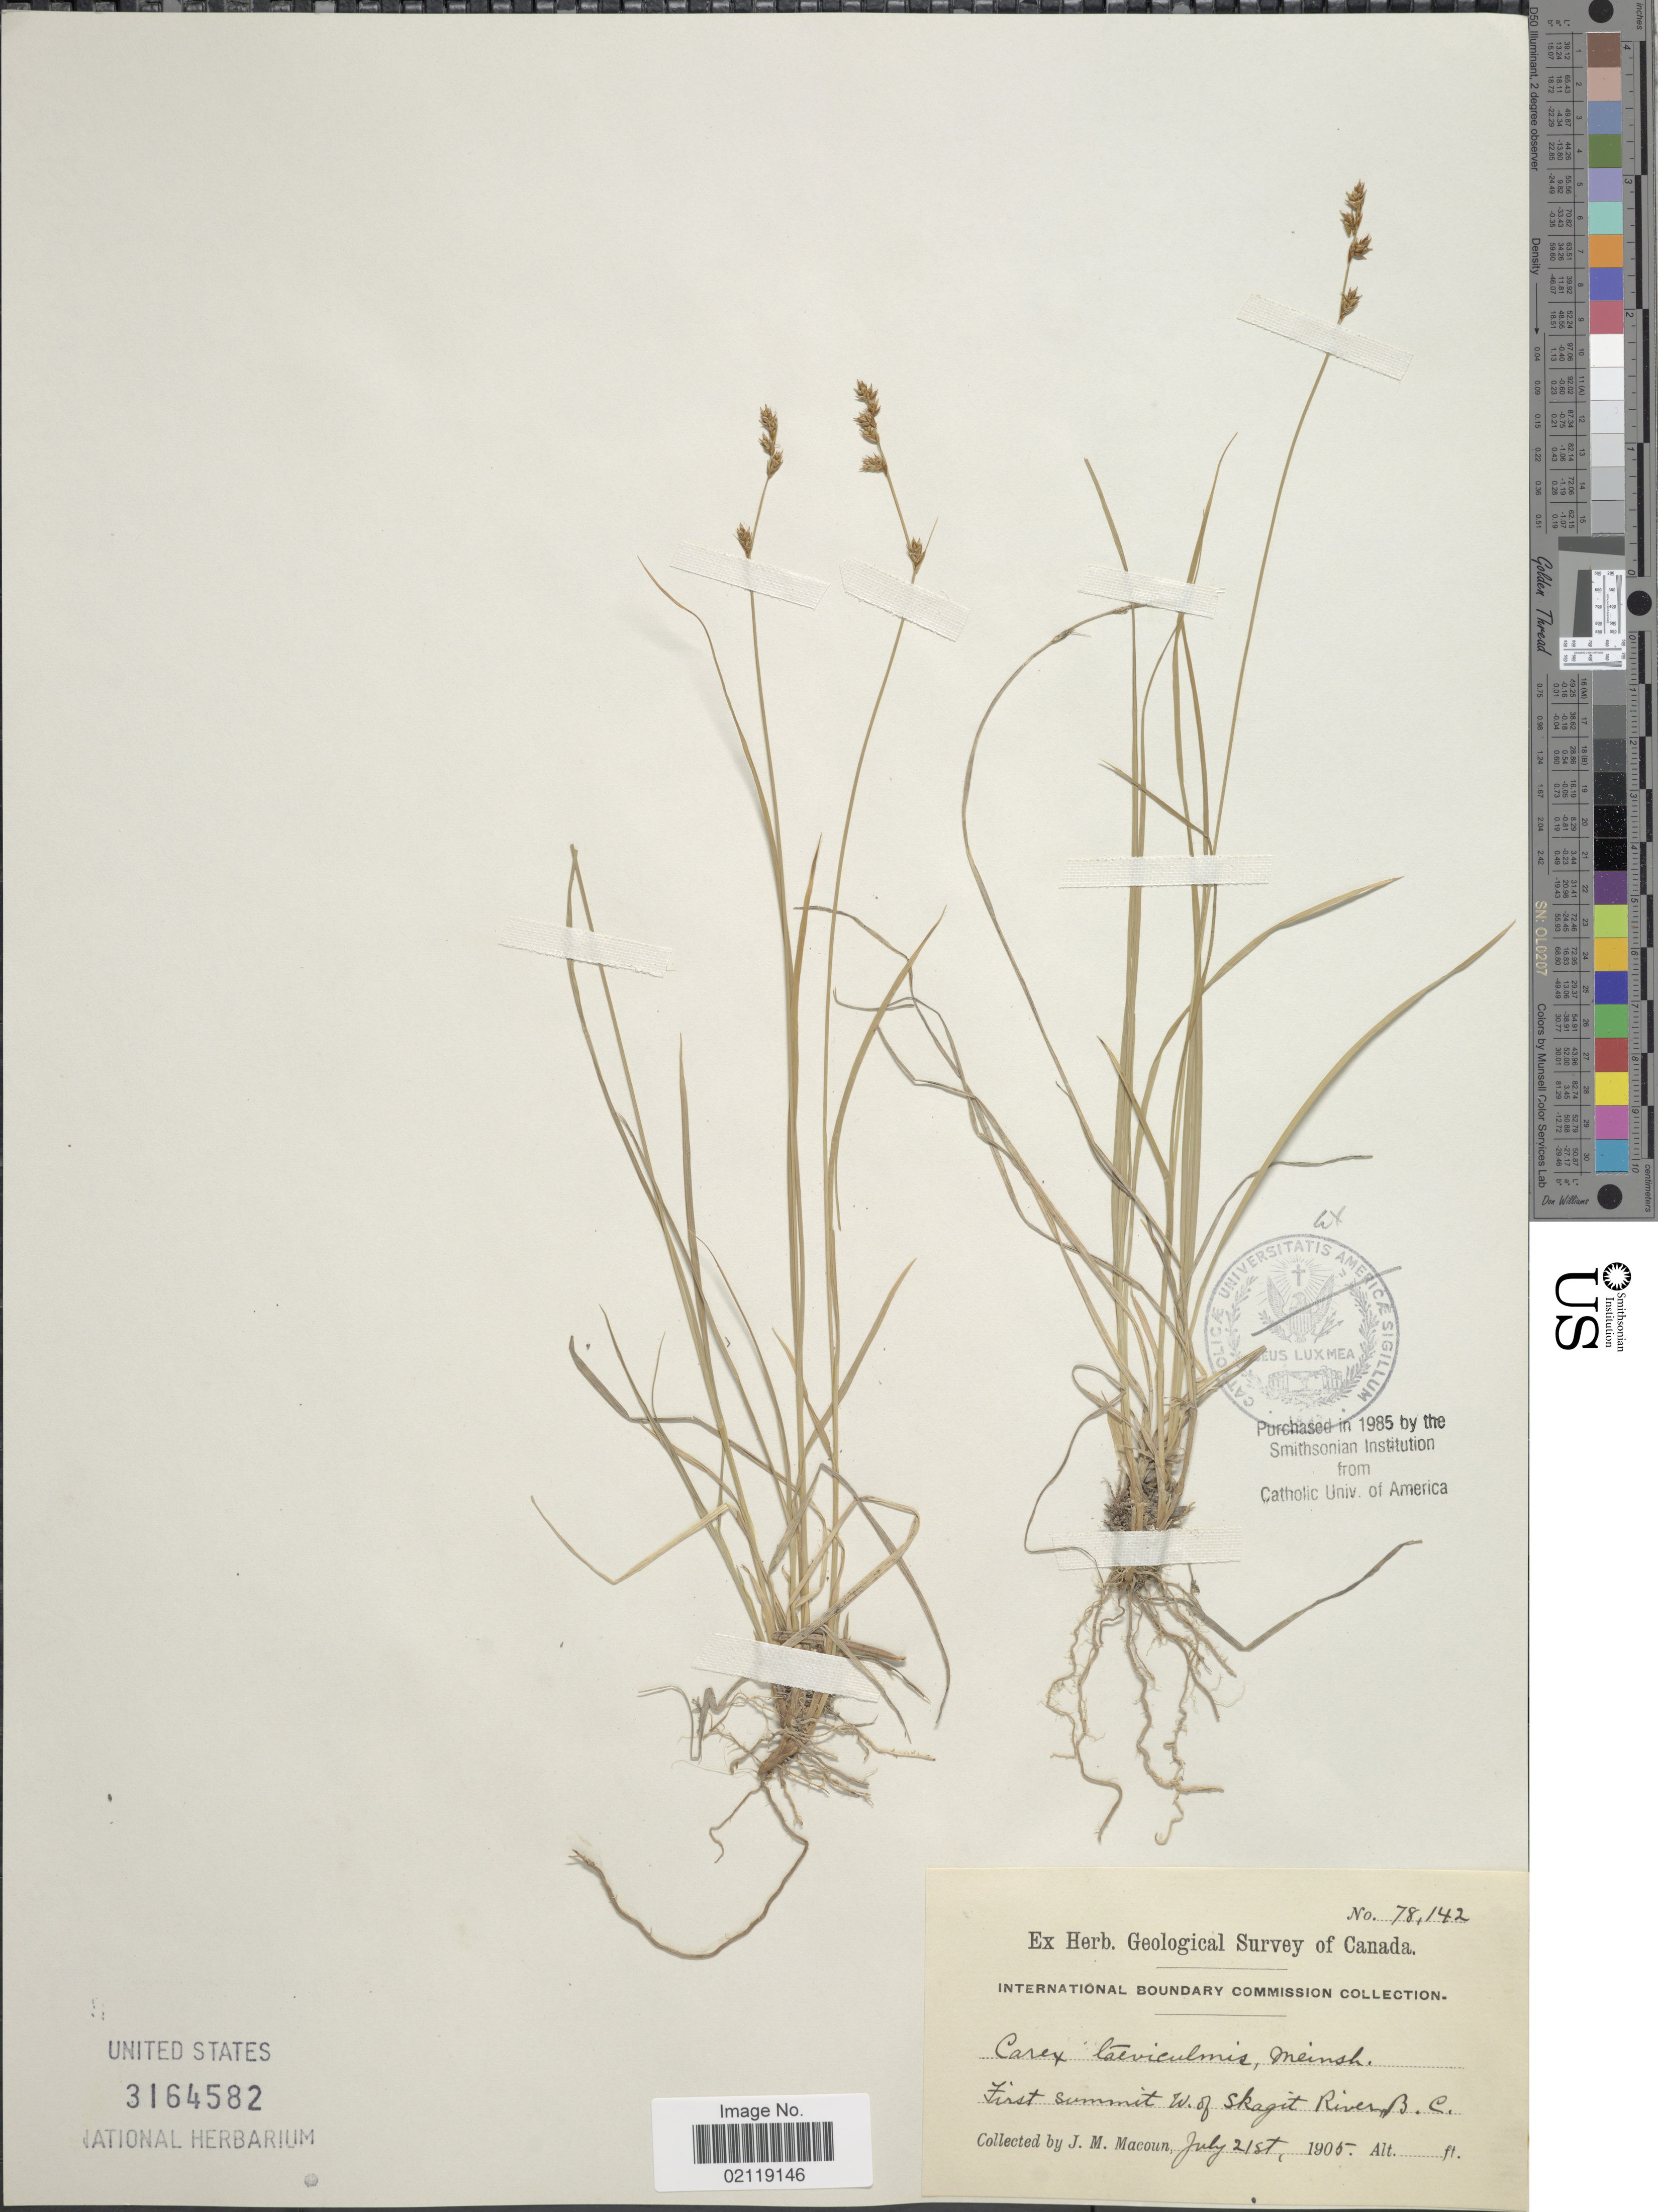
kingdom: Plantae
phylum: Tracheophyta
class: Liliopsida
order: Poales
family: Cyperaceae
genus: Carex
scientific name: Carex laeviculmis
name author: Meinsh.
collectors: J. M. Macoun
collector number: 78142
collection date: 1905-07-21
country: Canada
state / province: British Columbia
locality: First summit W. of Skagit River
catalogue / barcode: US 3164582